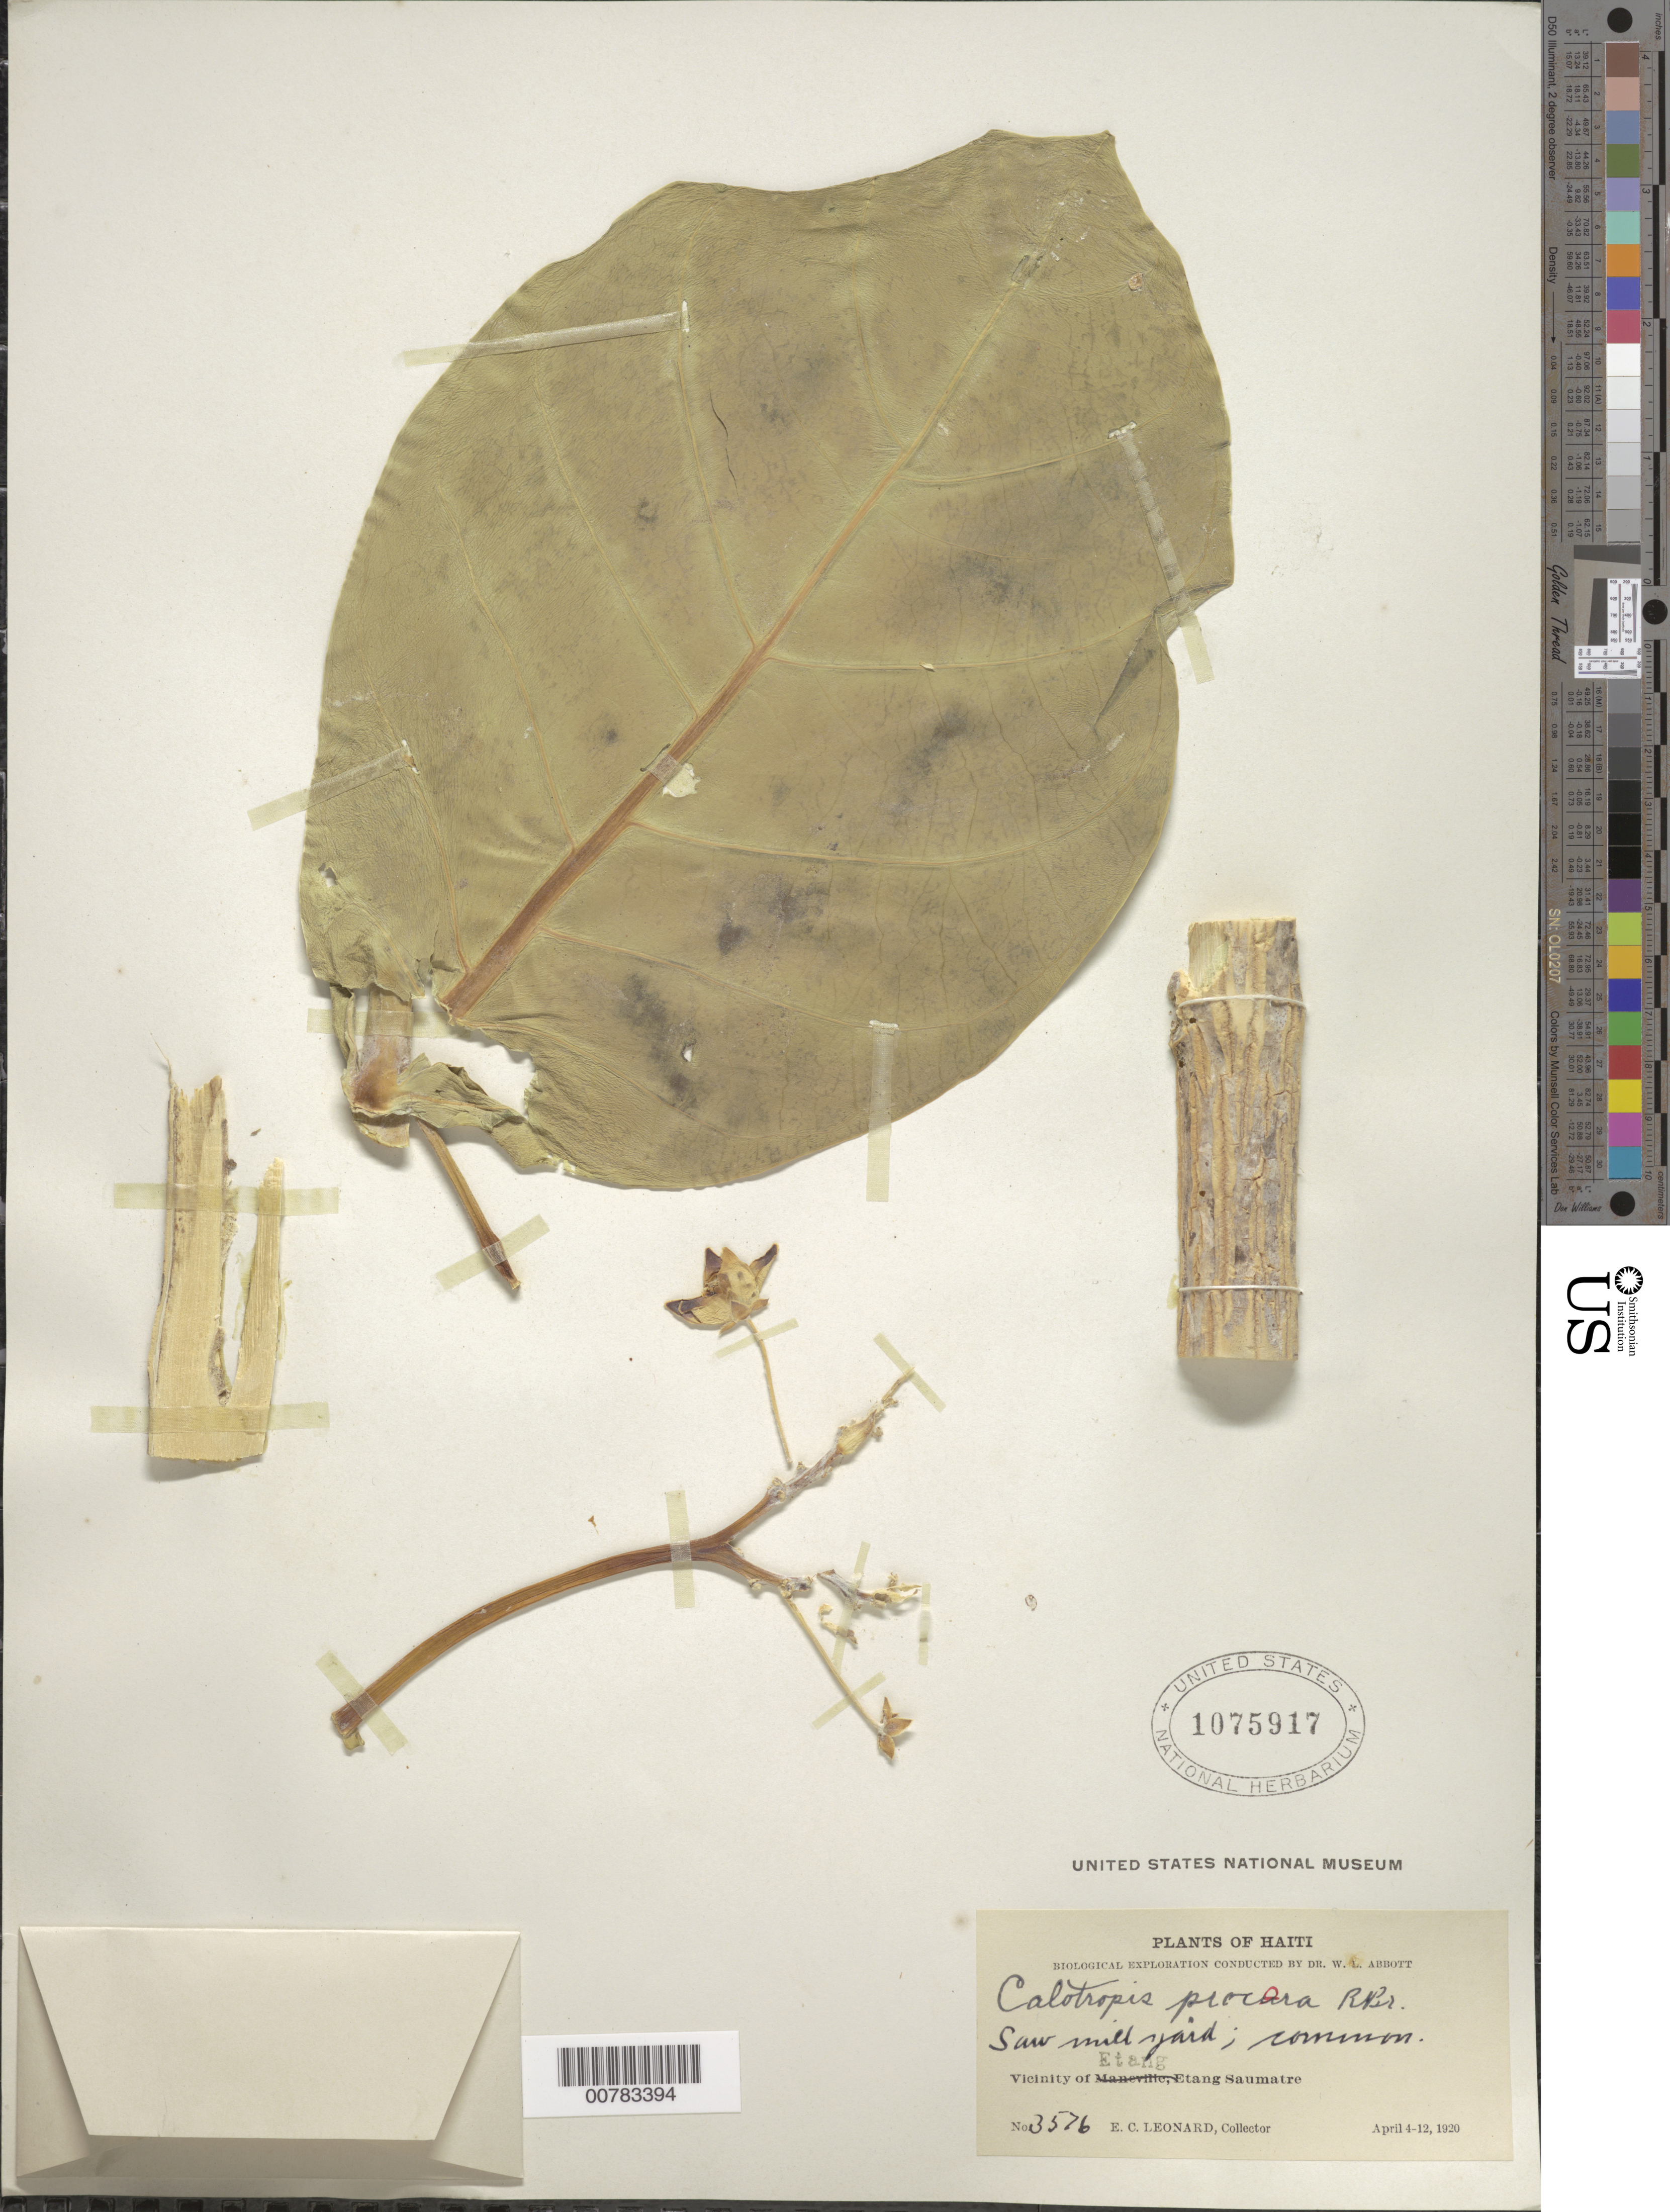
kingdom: Plantae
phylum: Tracheophyta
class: Magnoliopsida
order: Gentianales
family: Apocynaceae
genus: Calotropis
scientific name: Calotropis procera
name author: (Aiton) W.T. Aiton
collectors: E. C. Leonard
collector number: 3576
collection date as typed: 04 Apr 1920 to 12 Apr 1920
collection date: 1920-04-04/1920-04-12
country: Haiti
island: Hispaniola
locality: Etang Saumatre, vicinity of Etang.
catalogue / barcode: US 1075917